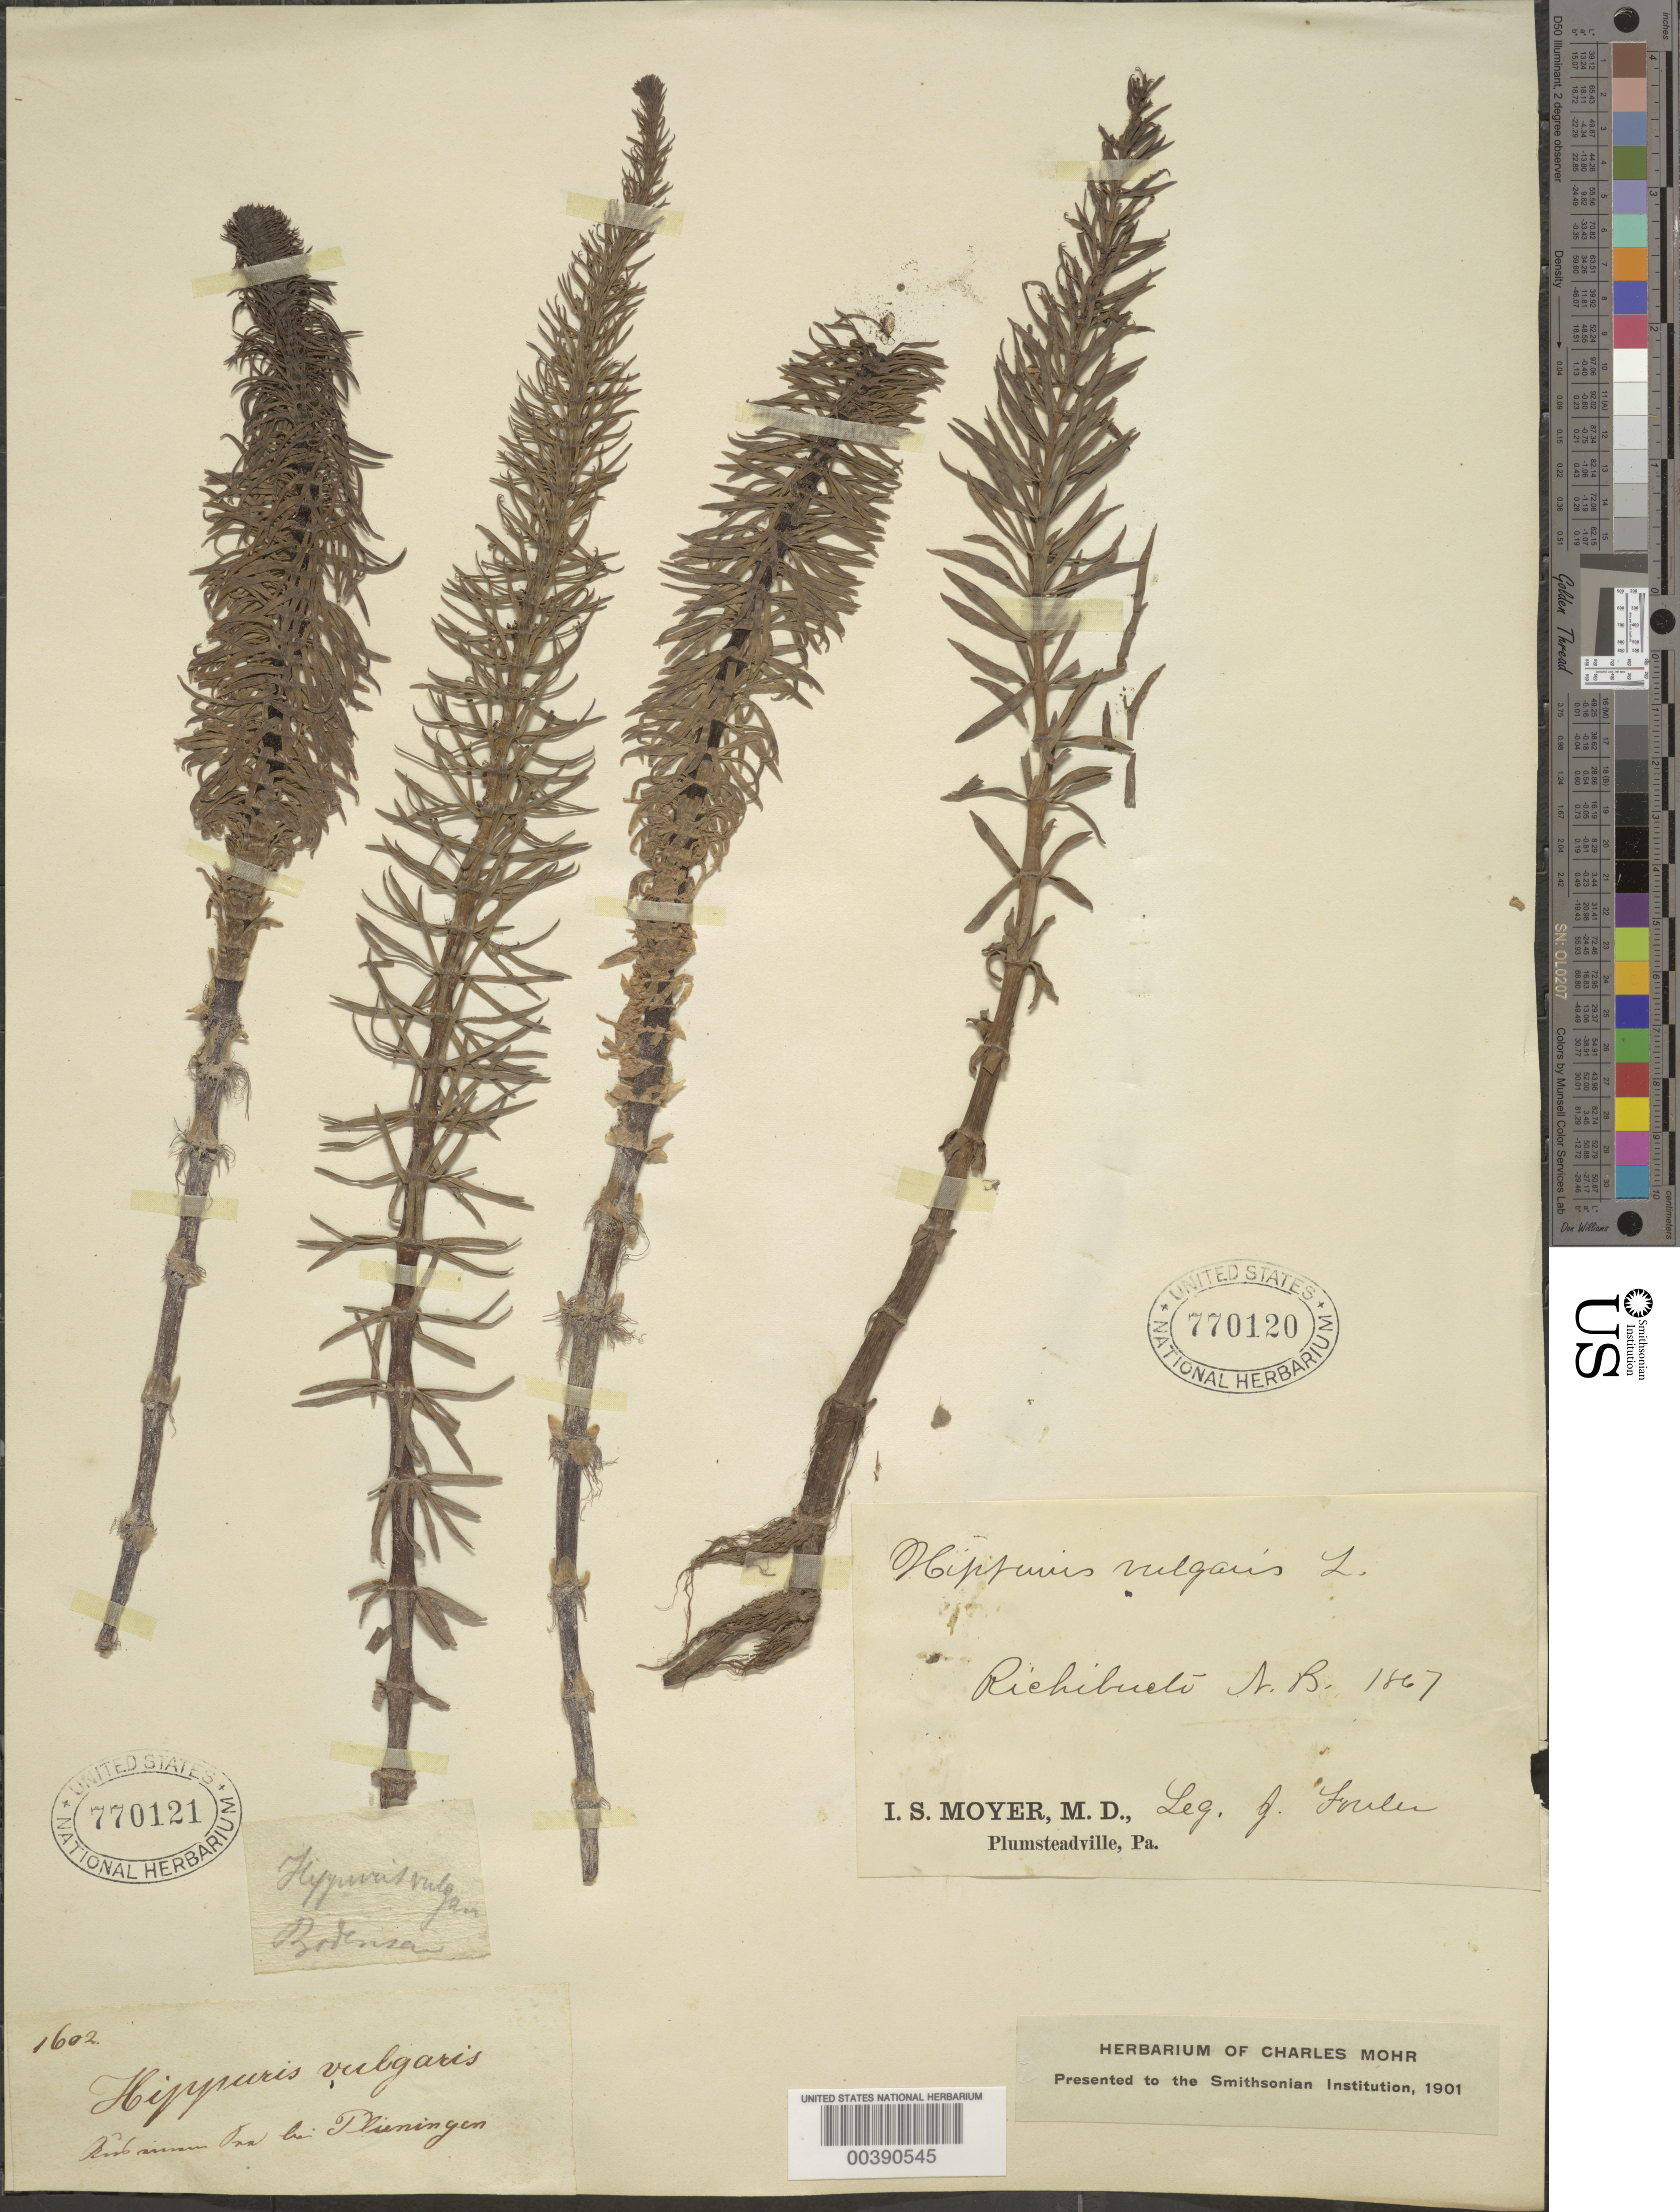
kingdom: Plantae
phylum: Tracheophyta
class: Magnoliopsida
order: Lamiales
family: Plantaginaceae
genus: Hippuris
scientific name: Hippuris vulgaris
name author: L.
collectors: J. P. Fowler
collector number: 1602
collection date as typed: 1867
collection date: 1867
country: Canada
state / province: New Brunswick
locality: Richibucti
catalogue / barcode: US 770120